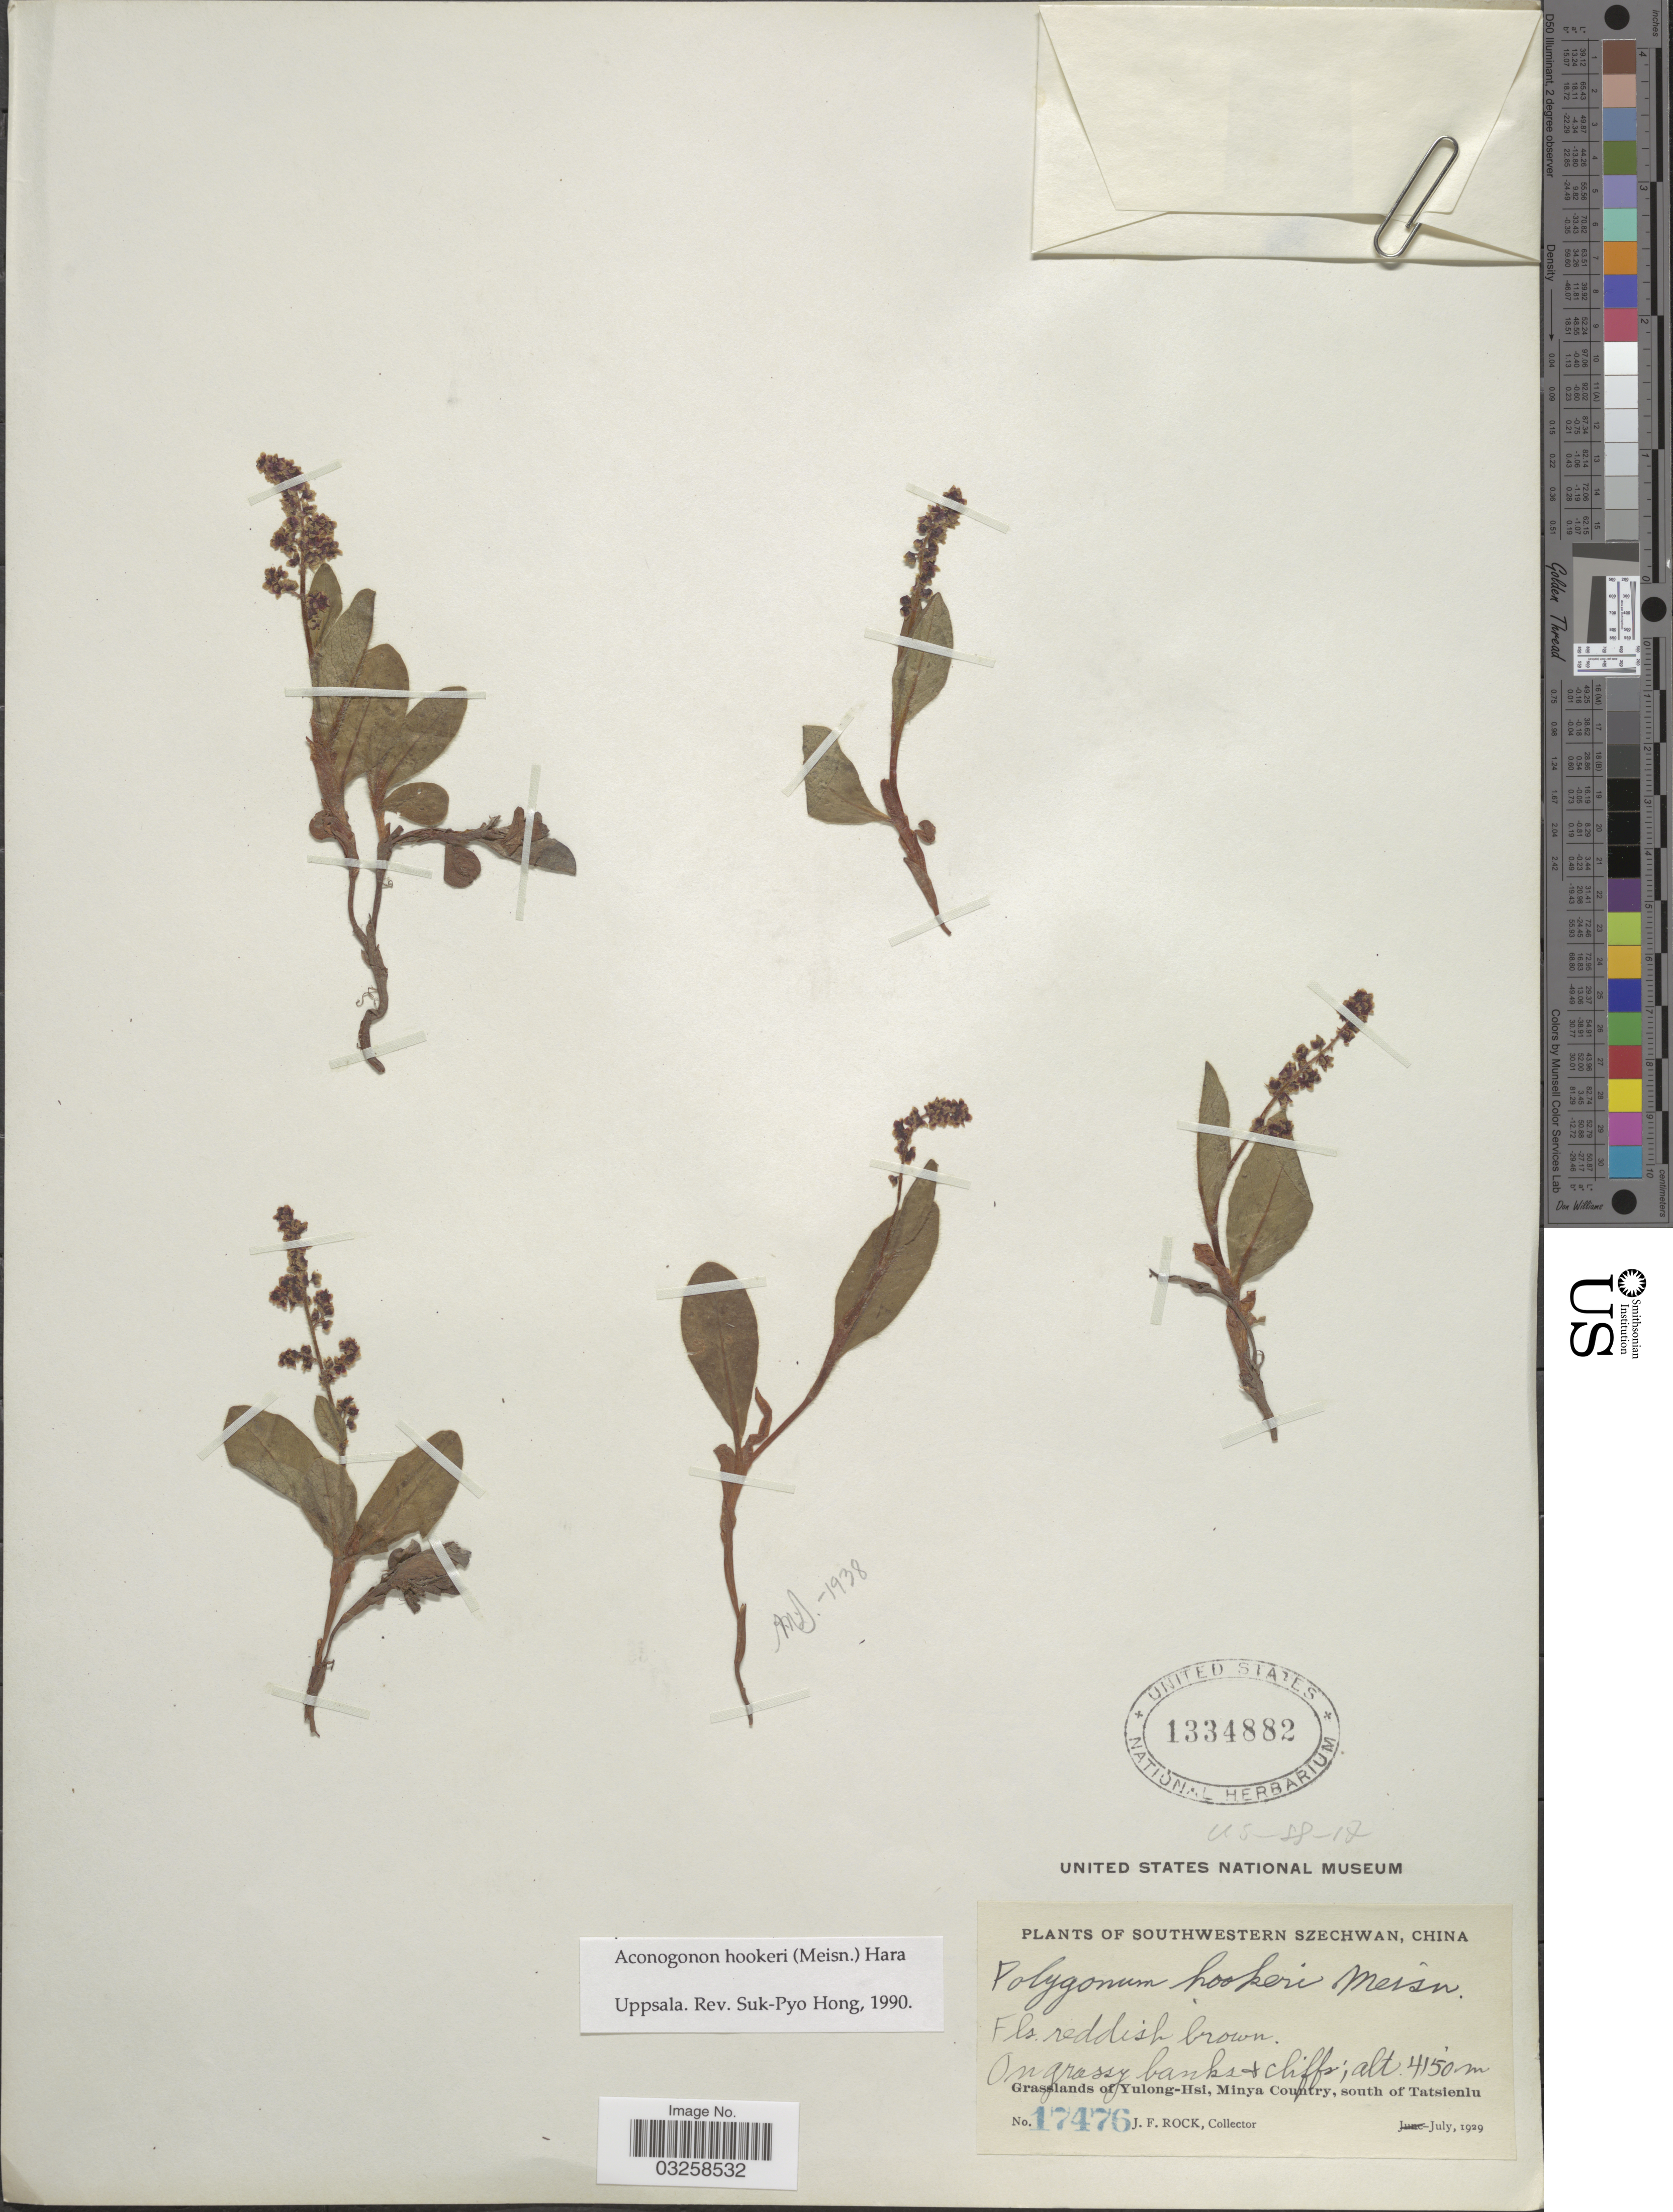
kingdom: Plantae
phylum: Tracheophyta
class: Magnoliopsida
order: Caryophyllales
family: Polygonaceae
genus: Koenigia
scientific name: Koenigia hookeri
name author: (Meisn.) T.M. Schust. & Reveal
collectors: J. Rock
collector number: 17476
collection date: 1929-07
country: China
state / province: Sichuan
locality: Southwestern Szechwan. Grasslands of Yulong-Hsi, Minya Country, south of Tatsienlu.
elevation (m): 4150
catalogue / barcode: US 1334882